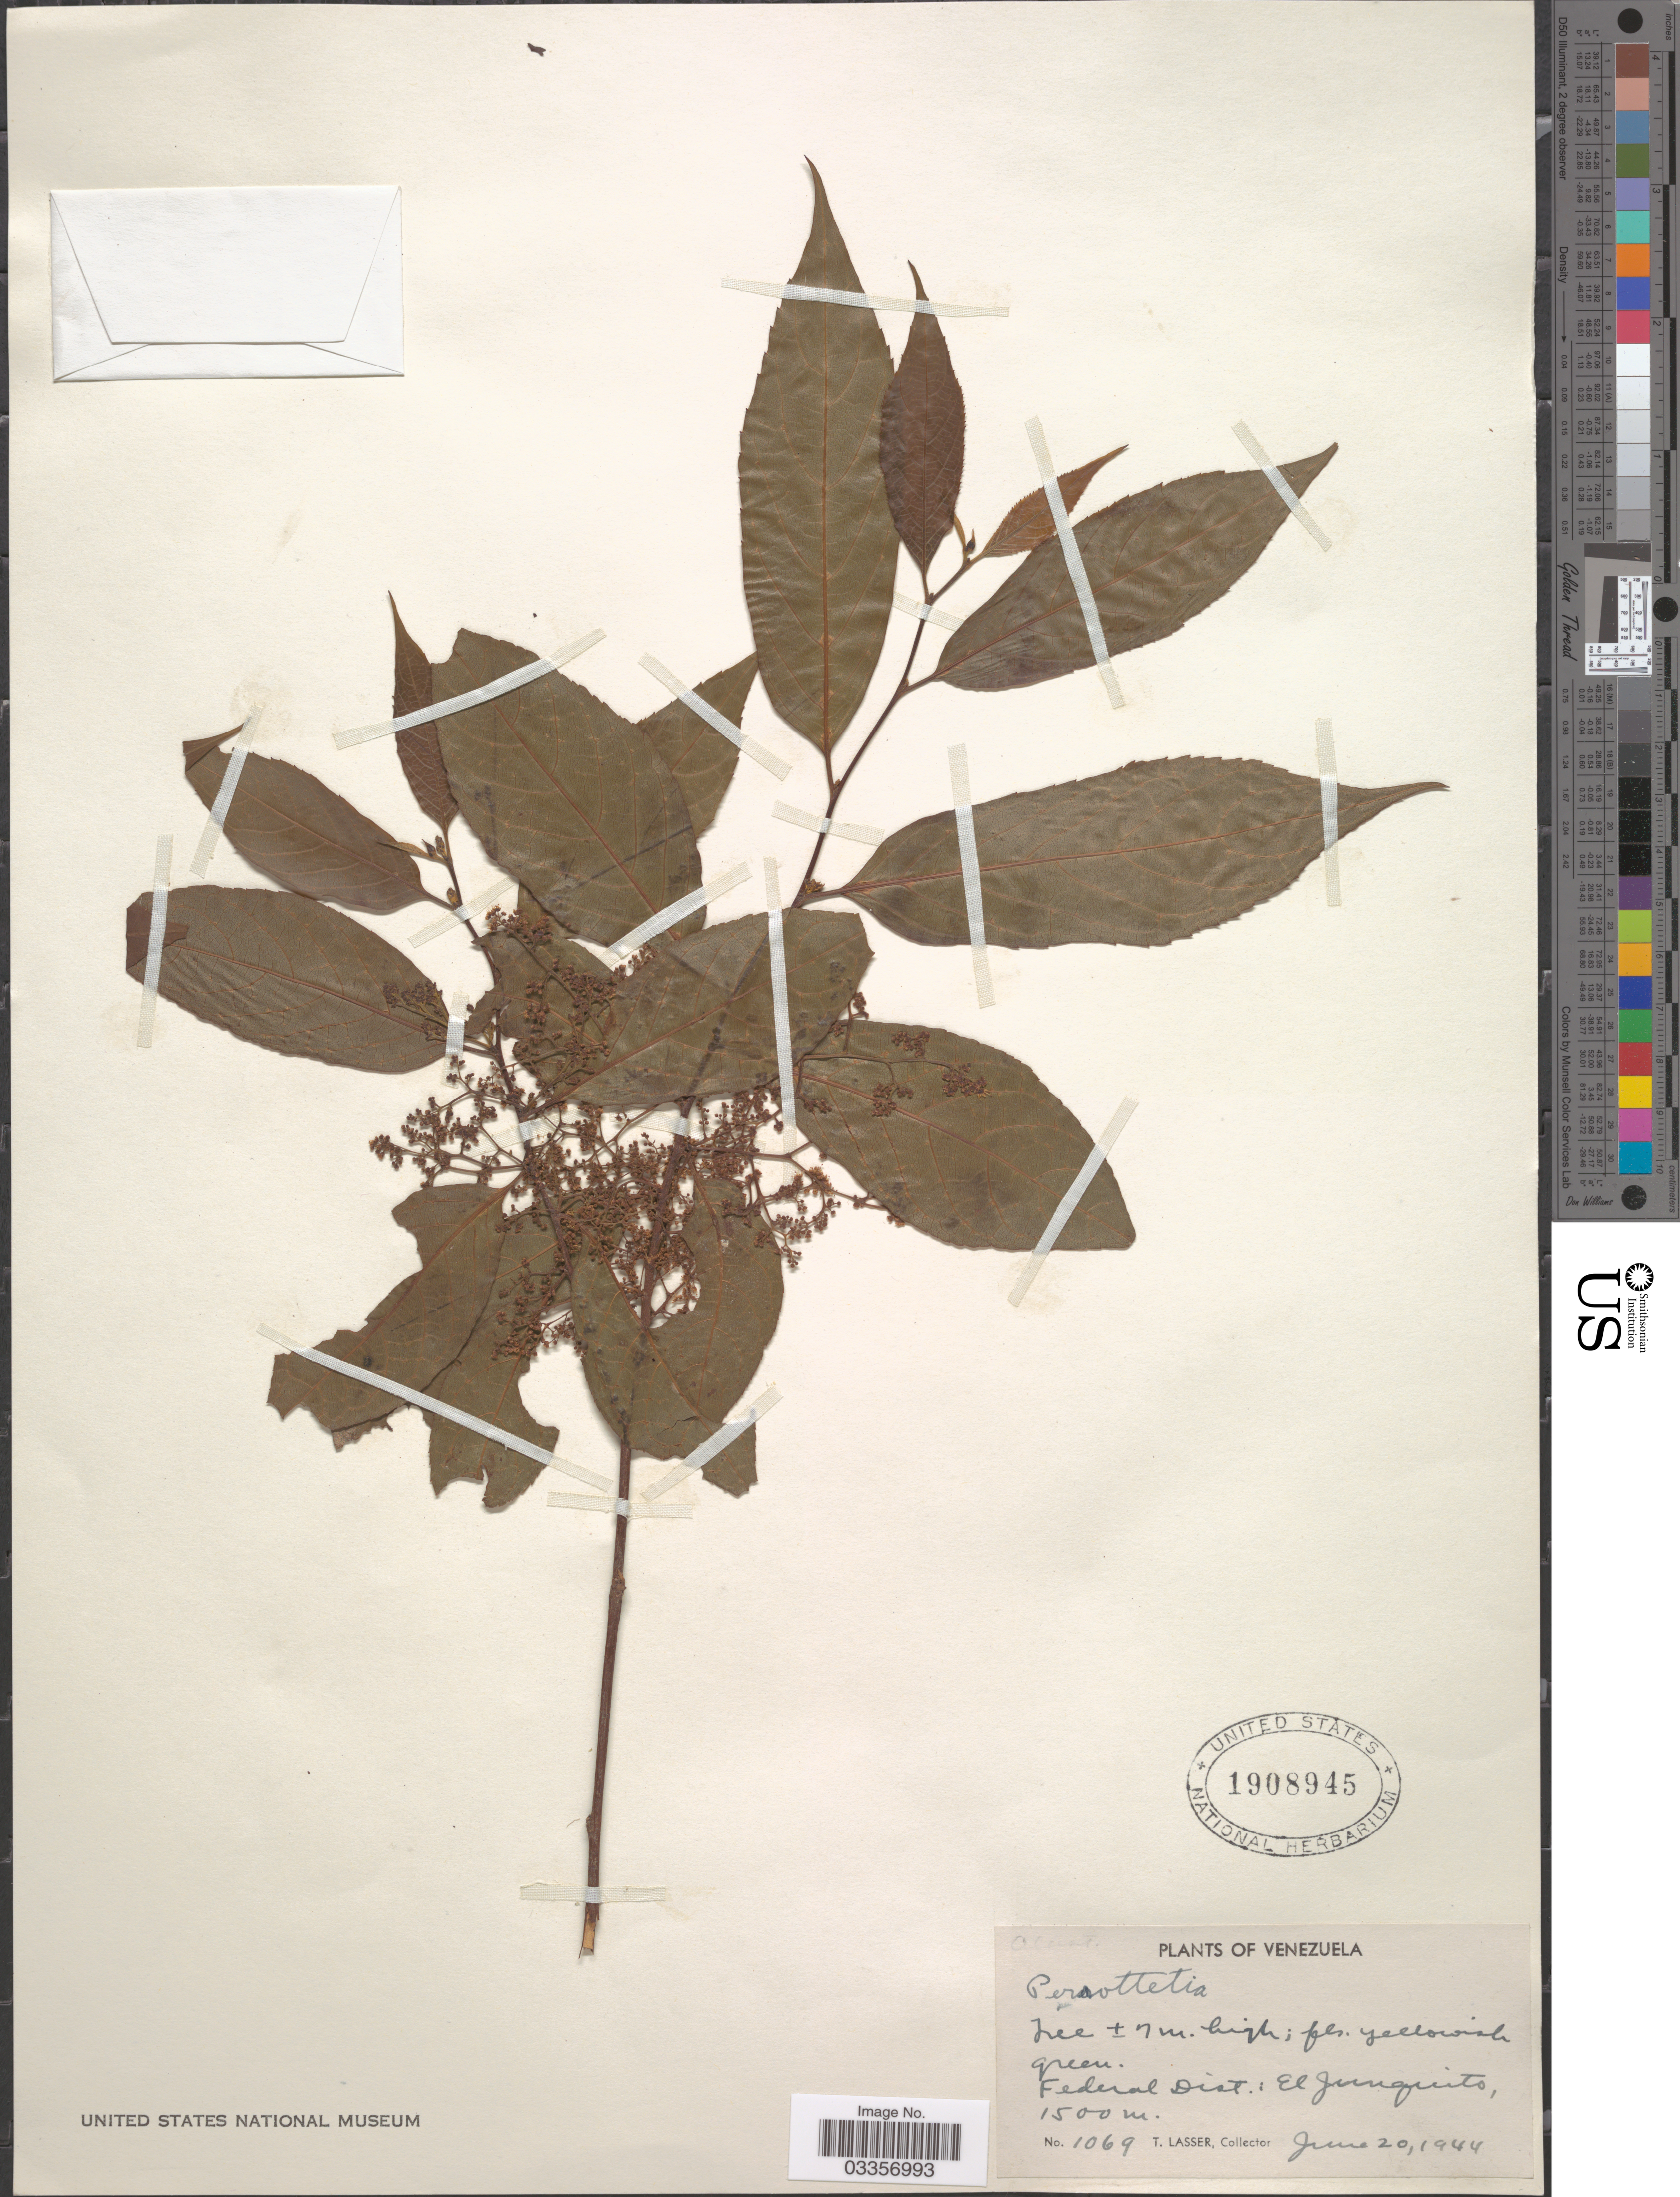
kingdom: Plantae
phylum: Tracheophyta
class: Magnoliopsida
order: Huerteales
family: Dipentodontaceae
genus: Perrottetia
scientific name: Perrottetia sp.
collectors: T. Lasser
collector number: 1069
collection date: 1944-06-20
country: Venezuela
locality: Federal Dist.: El Junquito.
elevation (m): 1500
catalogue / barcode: US 1908945